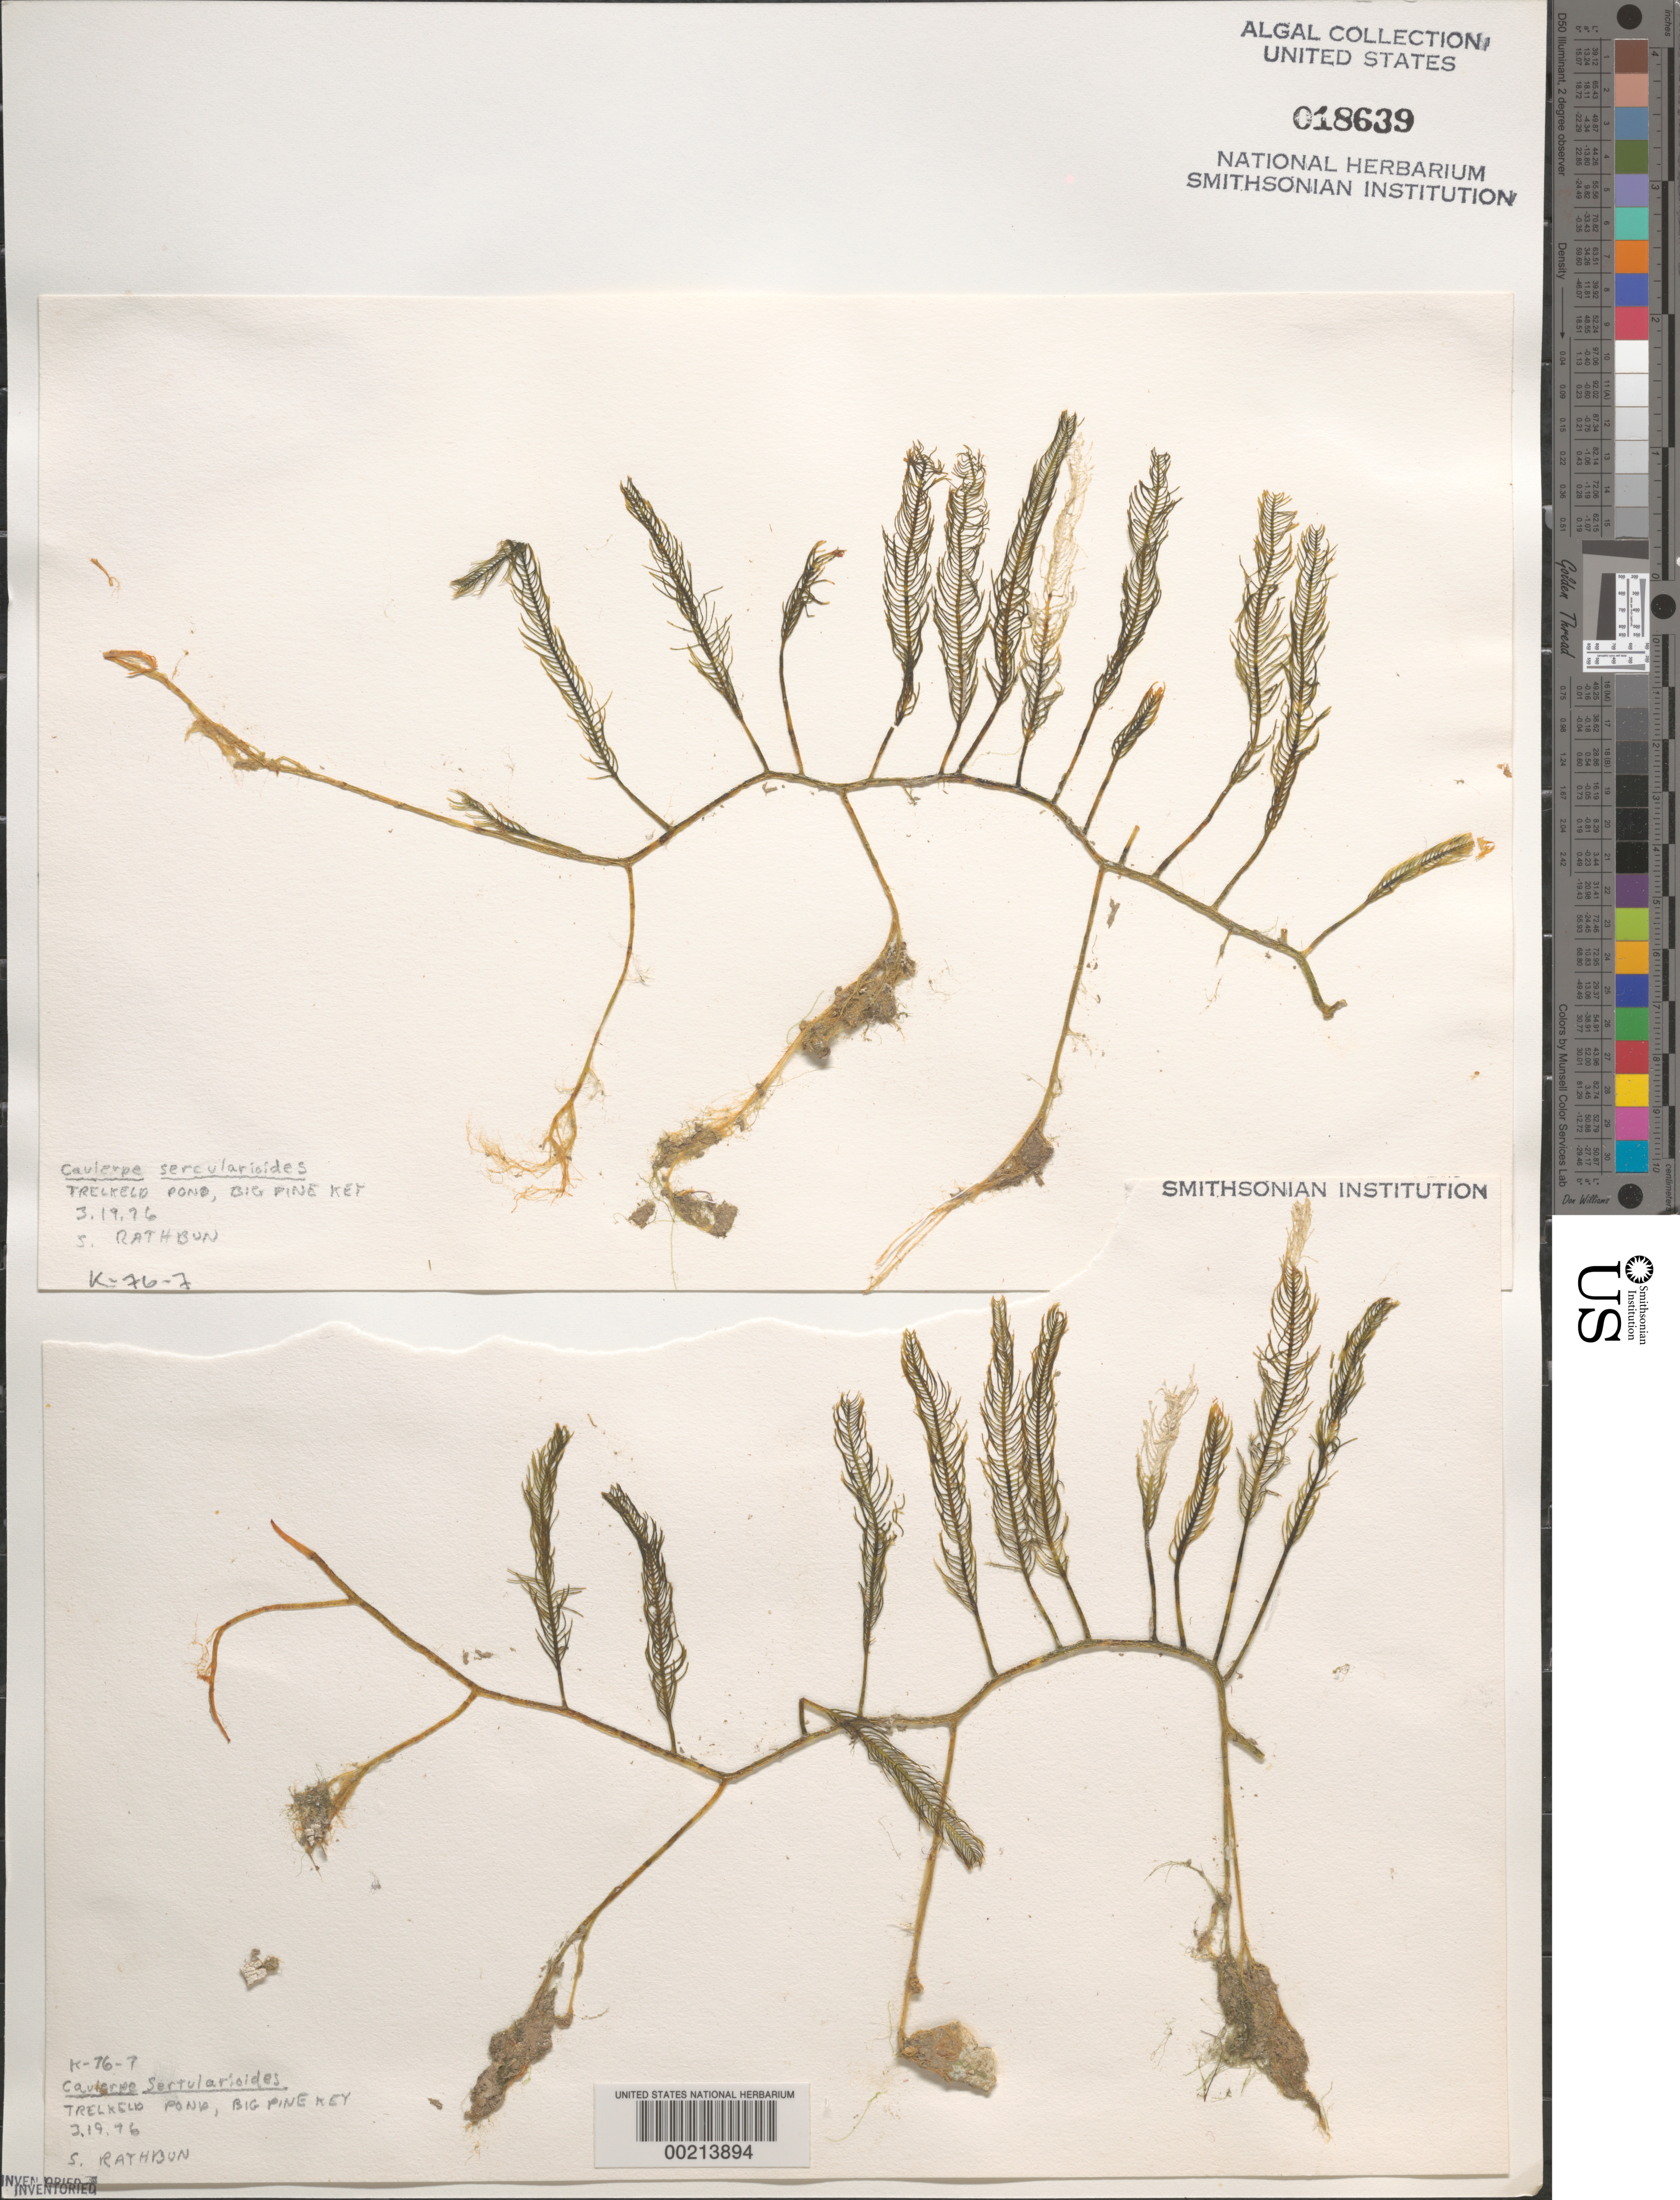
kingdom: Plantae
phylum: Chlorophyta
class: Ulvophyceae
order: Bryopsidales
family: Caulerpaceae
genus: Caulerpa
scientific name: Caulerpa sertularioides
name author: (S.G. Gmel.) M. Howe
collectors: S. Rathbun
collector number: K-76-7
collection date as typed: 19 Mar 1976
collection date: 1976-03-19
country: United States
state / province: Florida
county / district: Monroe County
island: Big Pine Key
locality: Trelkeld Pond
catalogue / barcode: US 18639